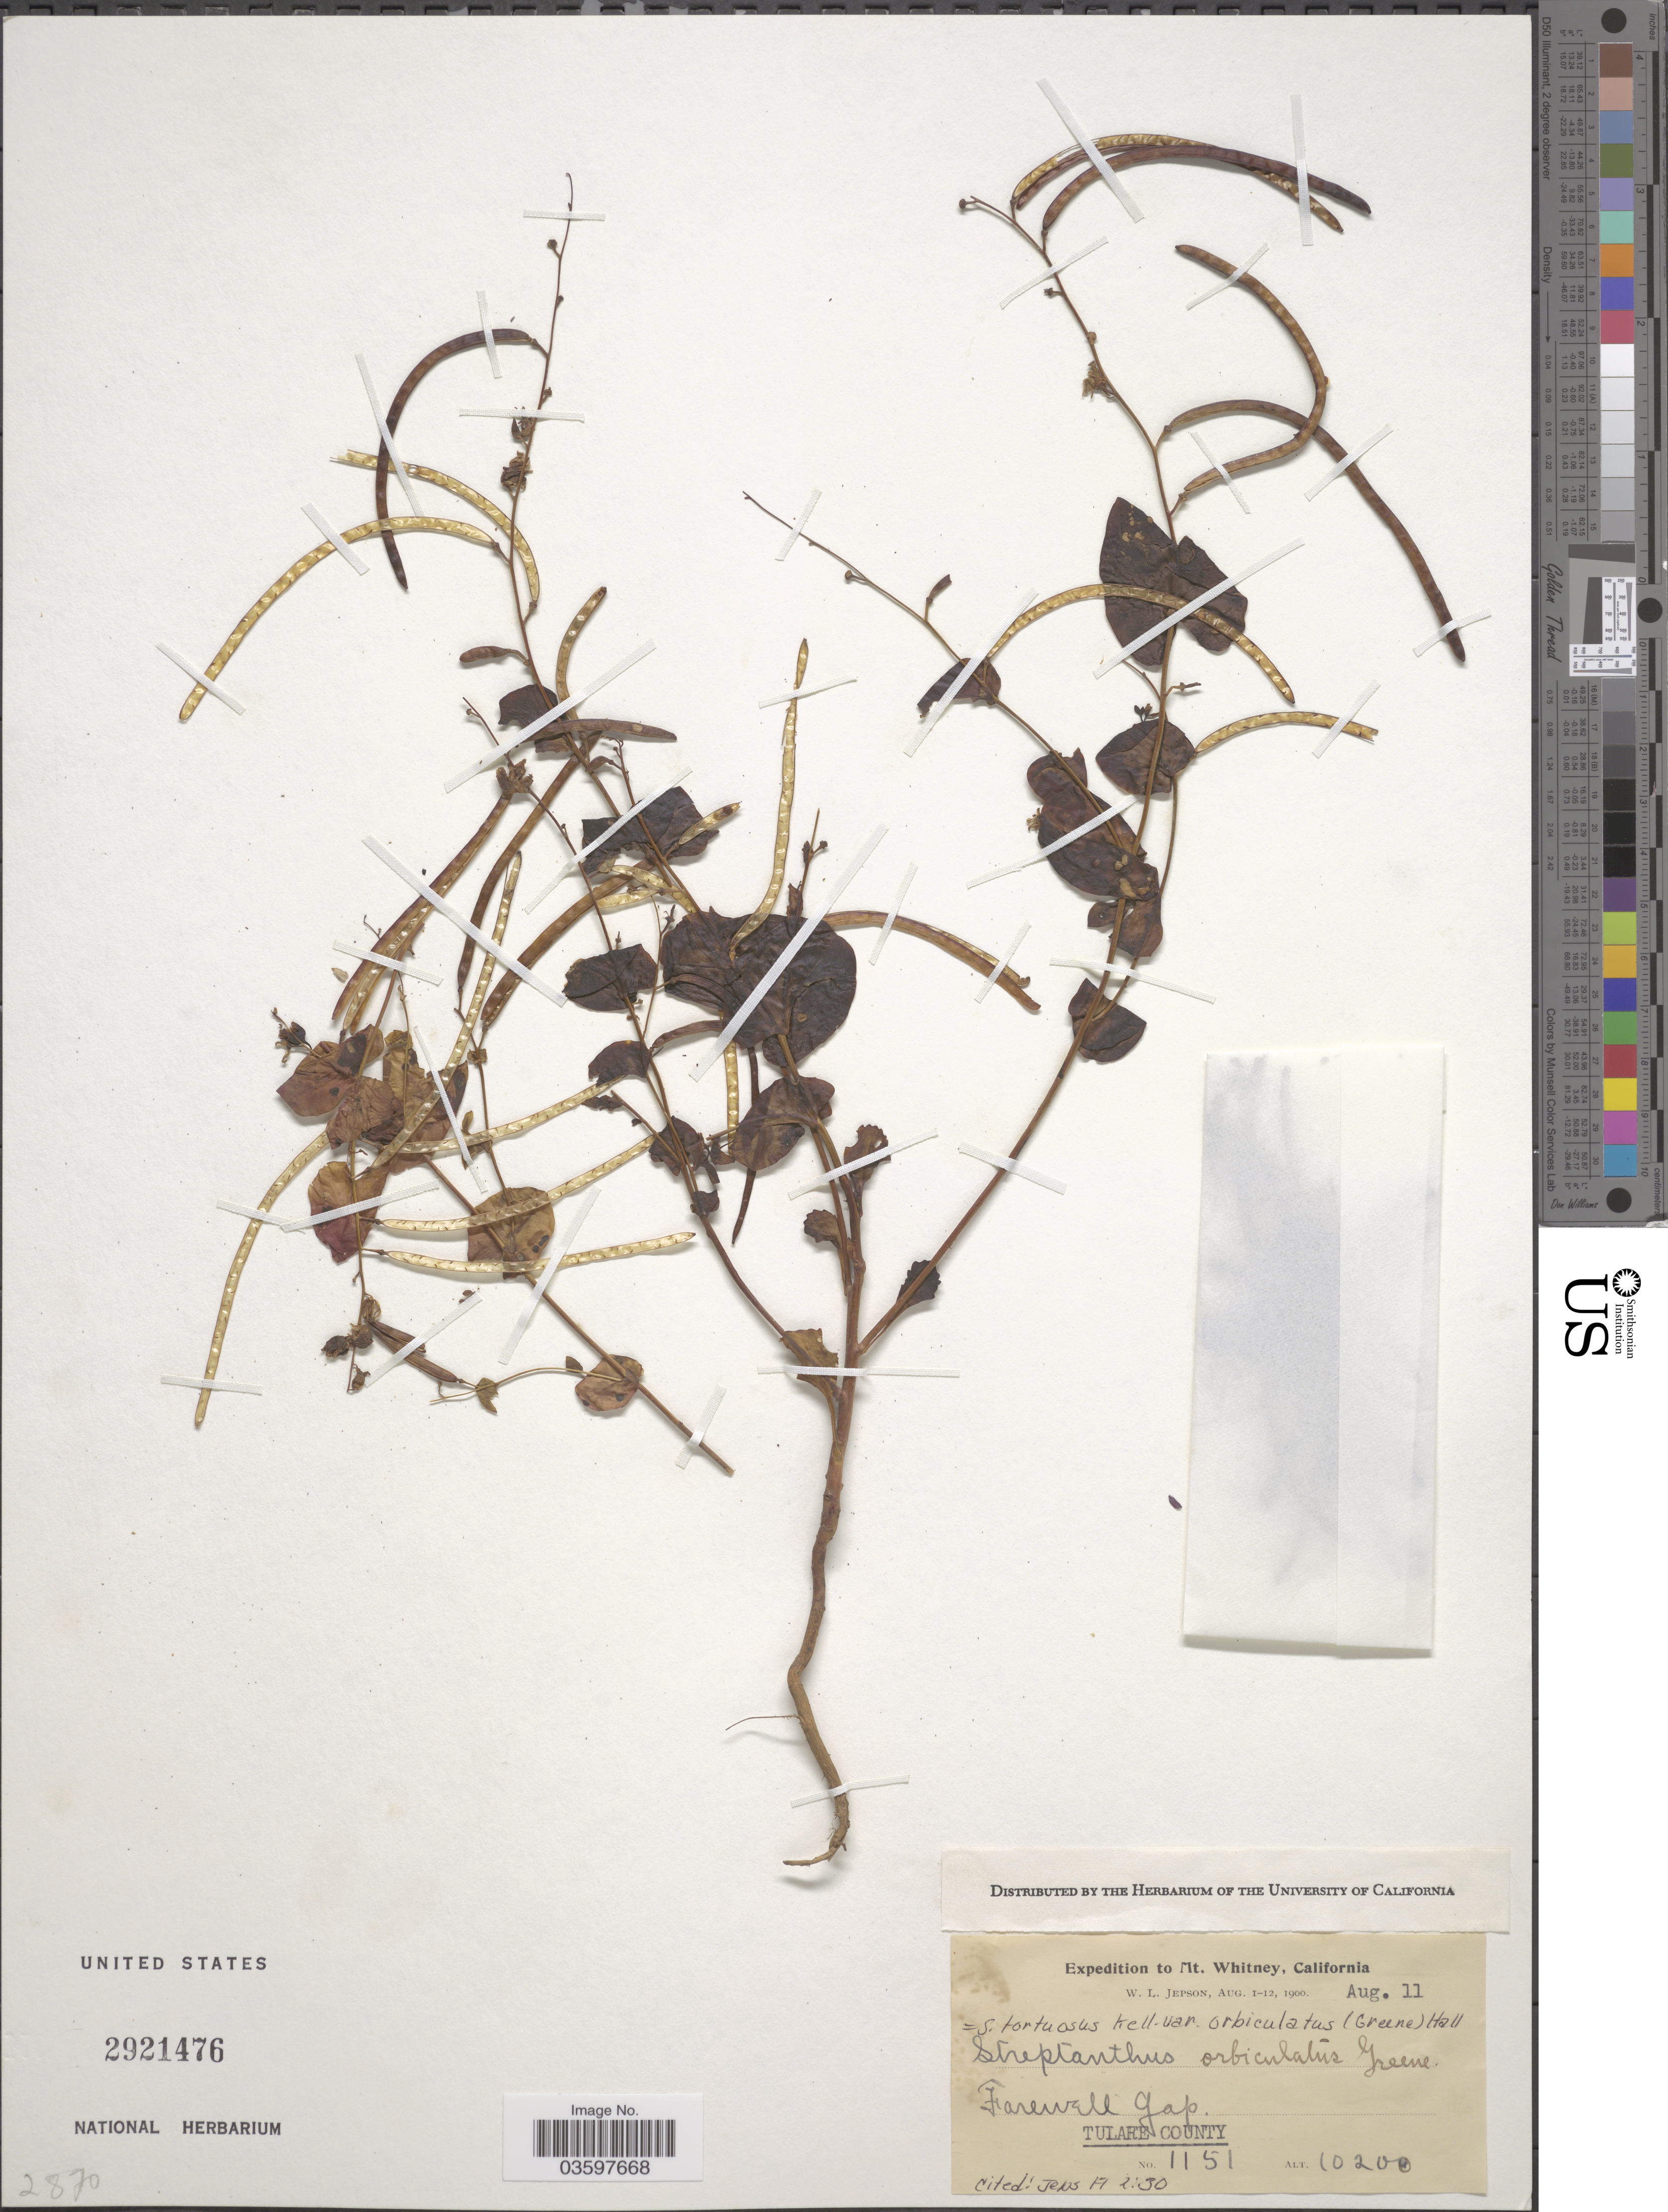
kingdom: Plantae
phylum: Tracheophyta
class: Magnoliopsida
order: Brassicales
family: Brassicaceae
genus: Streptanthus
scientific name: Streptanthus orbiculatus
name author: Greene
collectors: W. L. Jepson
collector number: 1151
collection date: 1900-08-11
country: United States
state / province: California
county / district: Tulare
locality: Mt. Whitney. Farewell Gap. Tulare County.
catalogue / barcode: US 2921476